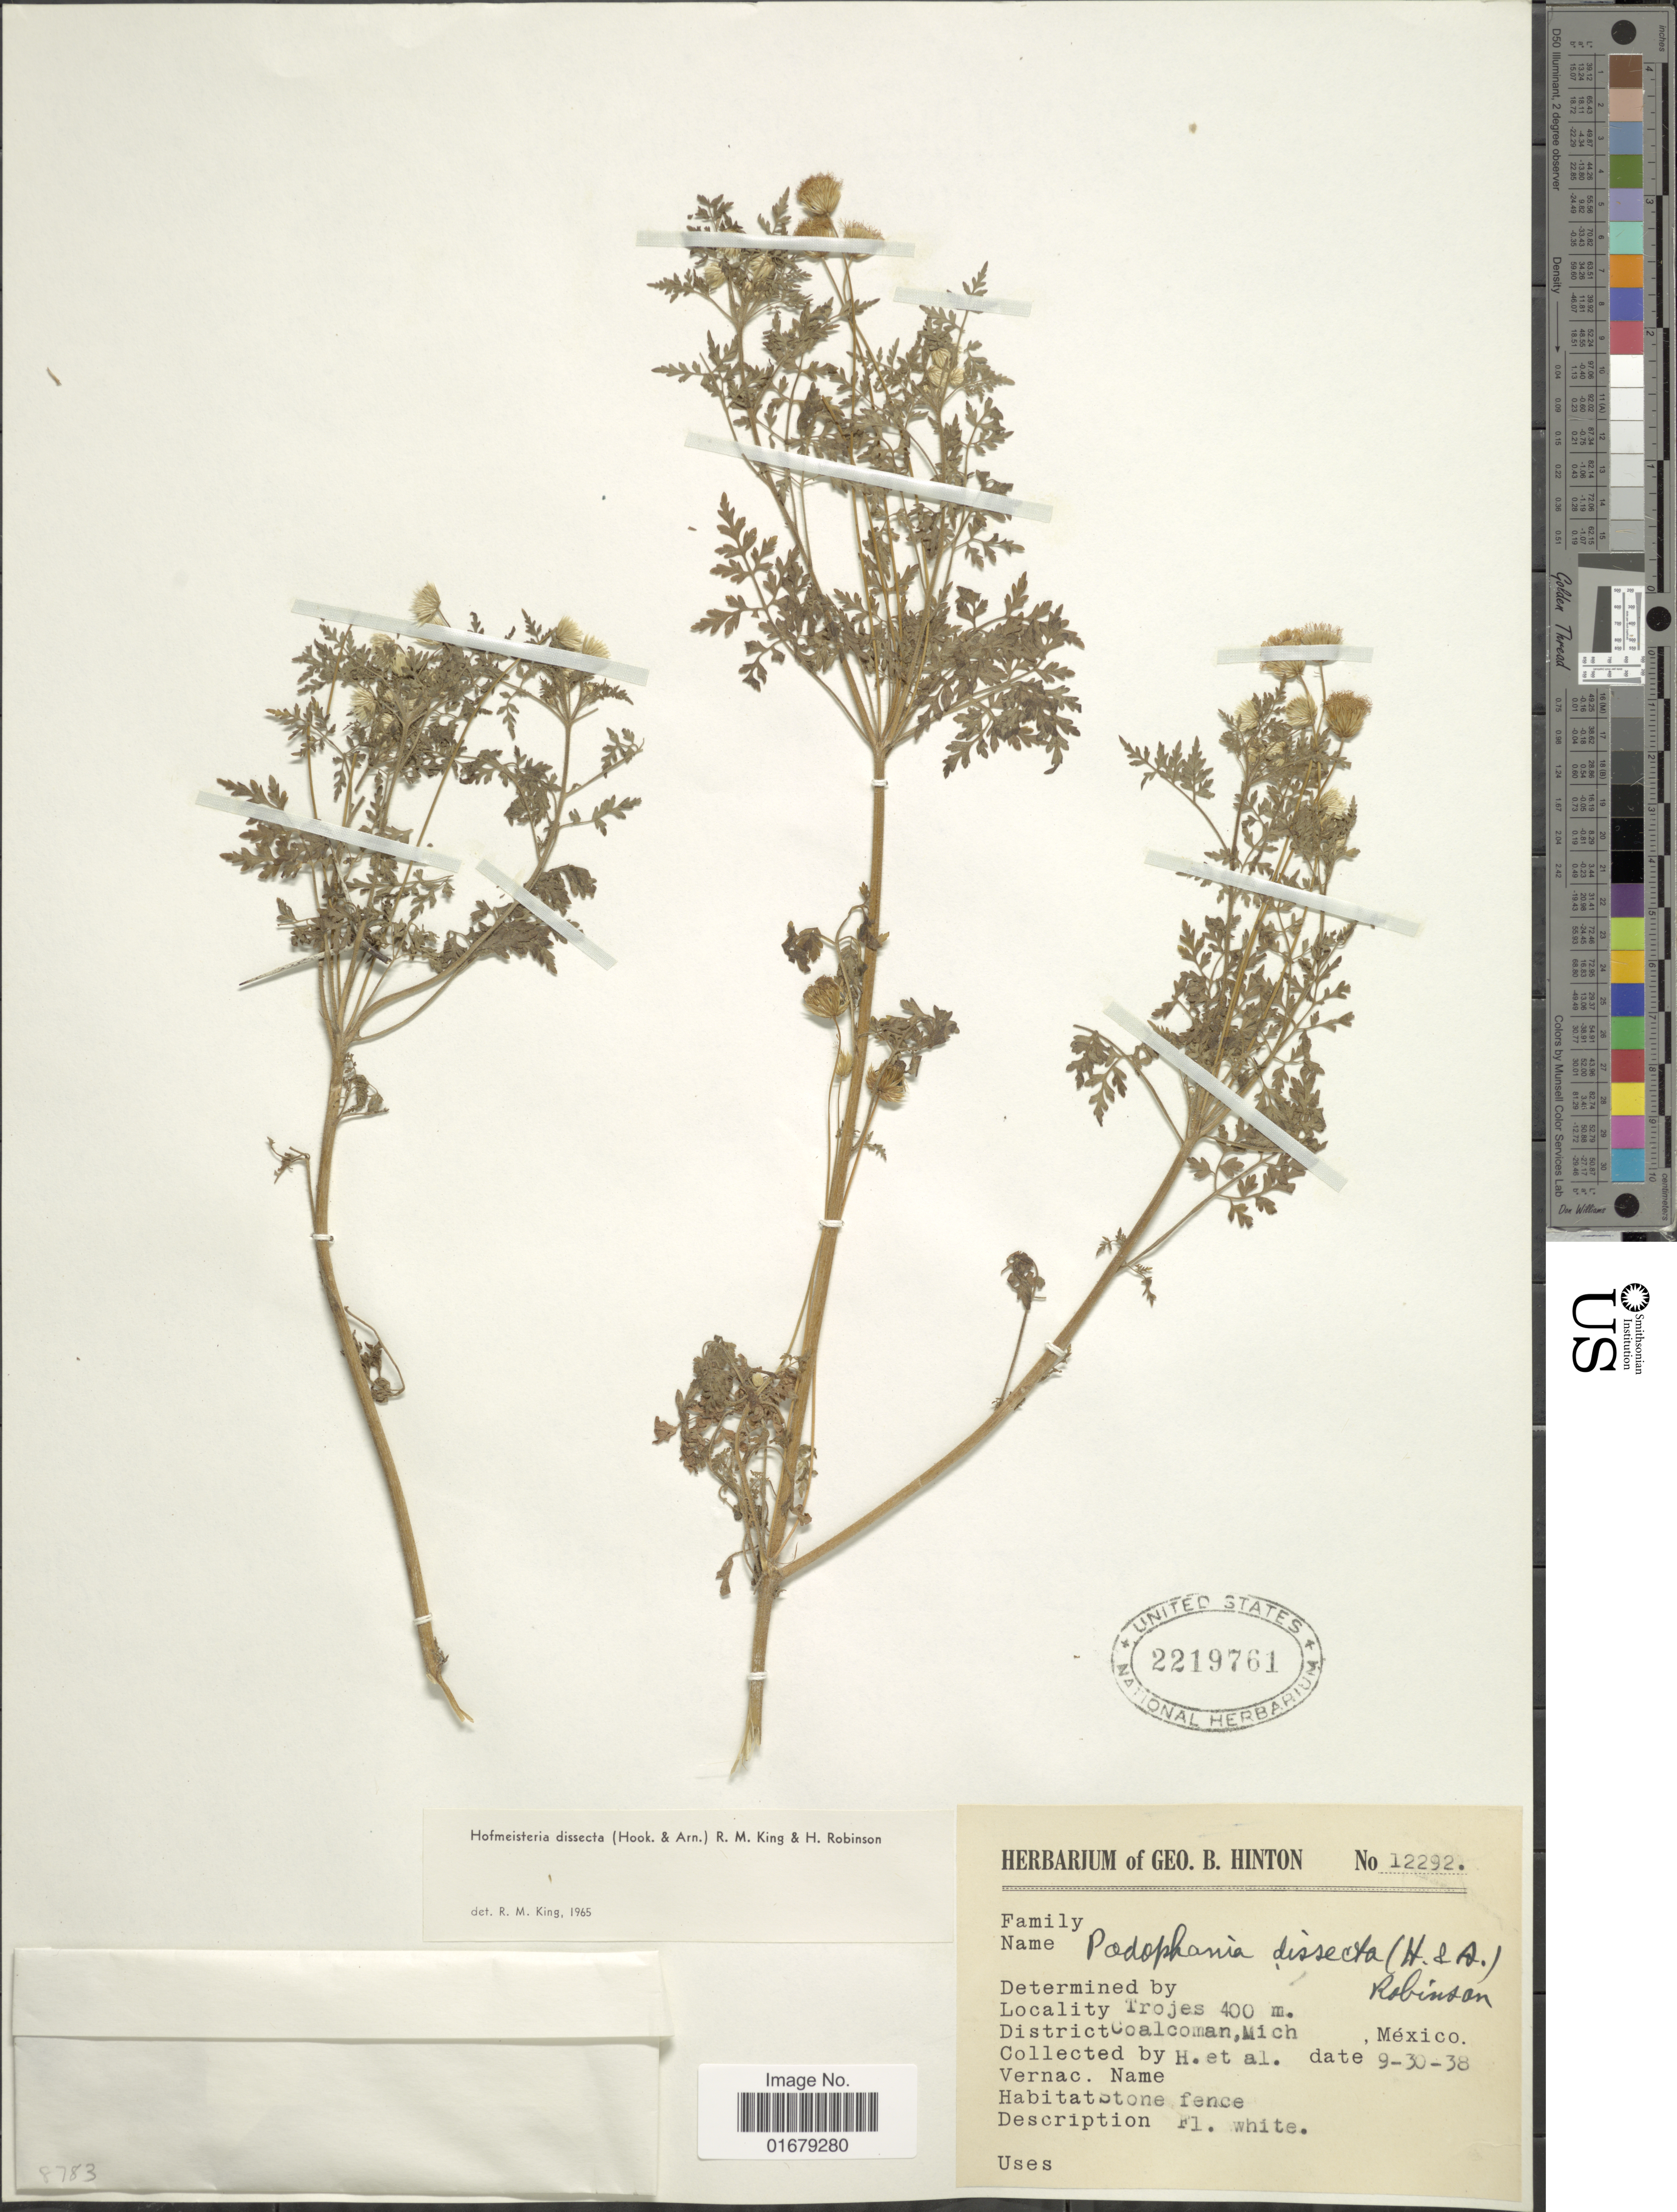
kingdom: Plantae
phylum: Tracheophyta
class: Magnoliopsida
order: Asterales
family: Asteraceae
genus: Hofmeisteria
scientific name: Hofmeisteria dissecta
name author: (Hook.) R.M. King & H. Rob.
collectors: G. B. Hinton & et al.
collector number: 12292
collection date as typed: Transcribed d/m/y: 30/9/38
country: Mexico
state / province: Michoacán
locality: Coalcoman, Mich.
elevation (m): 400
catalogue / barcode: US 2219761